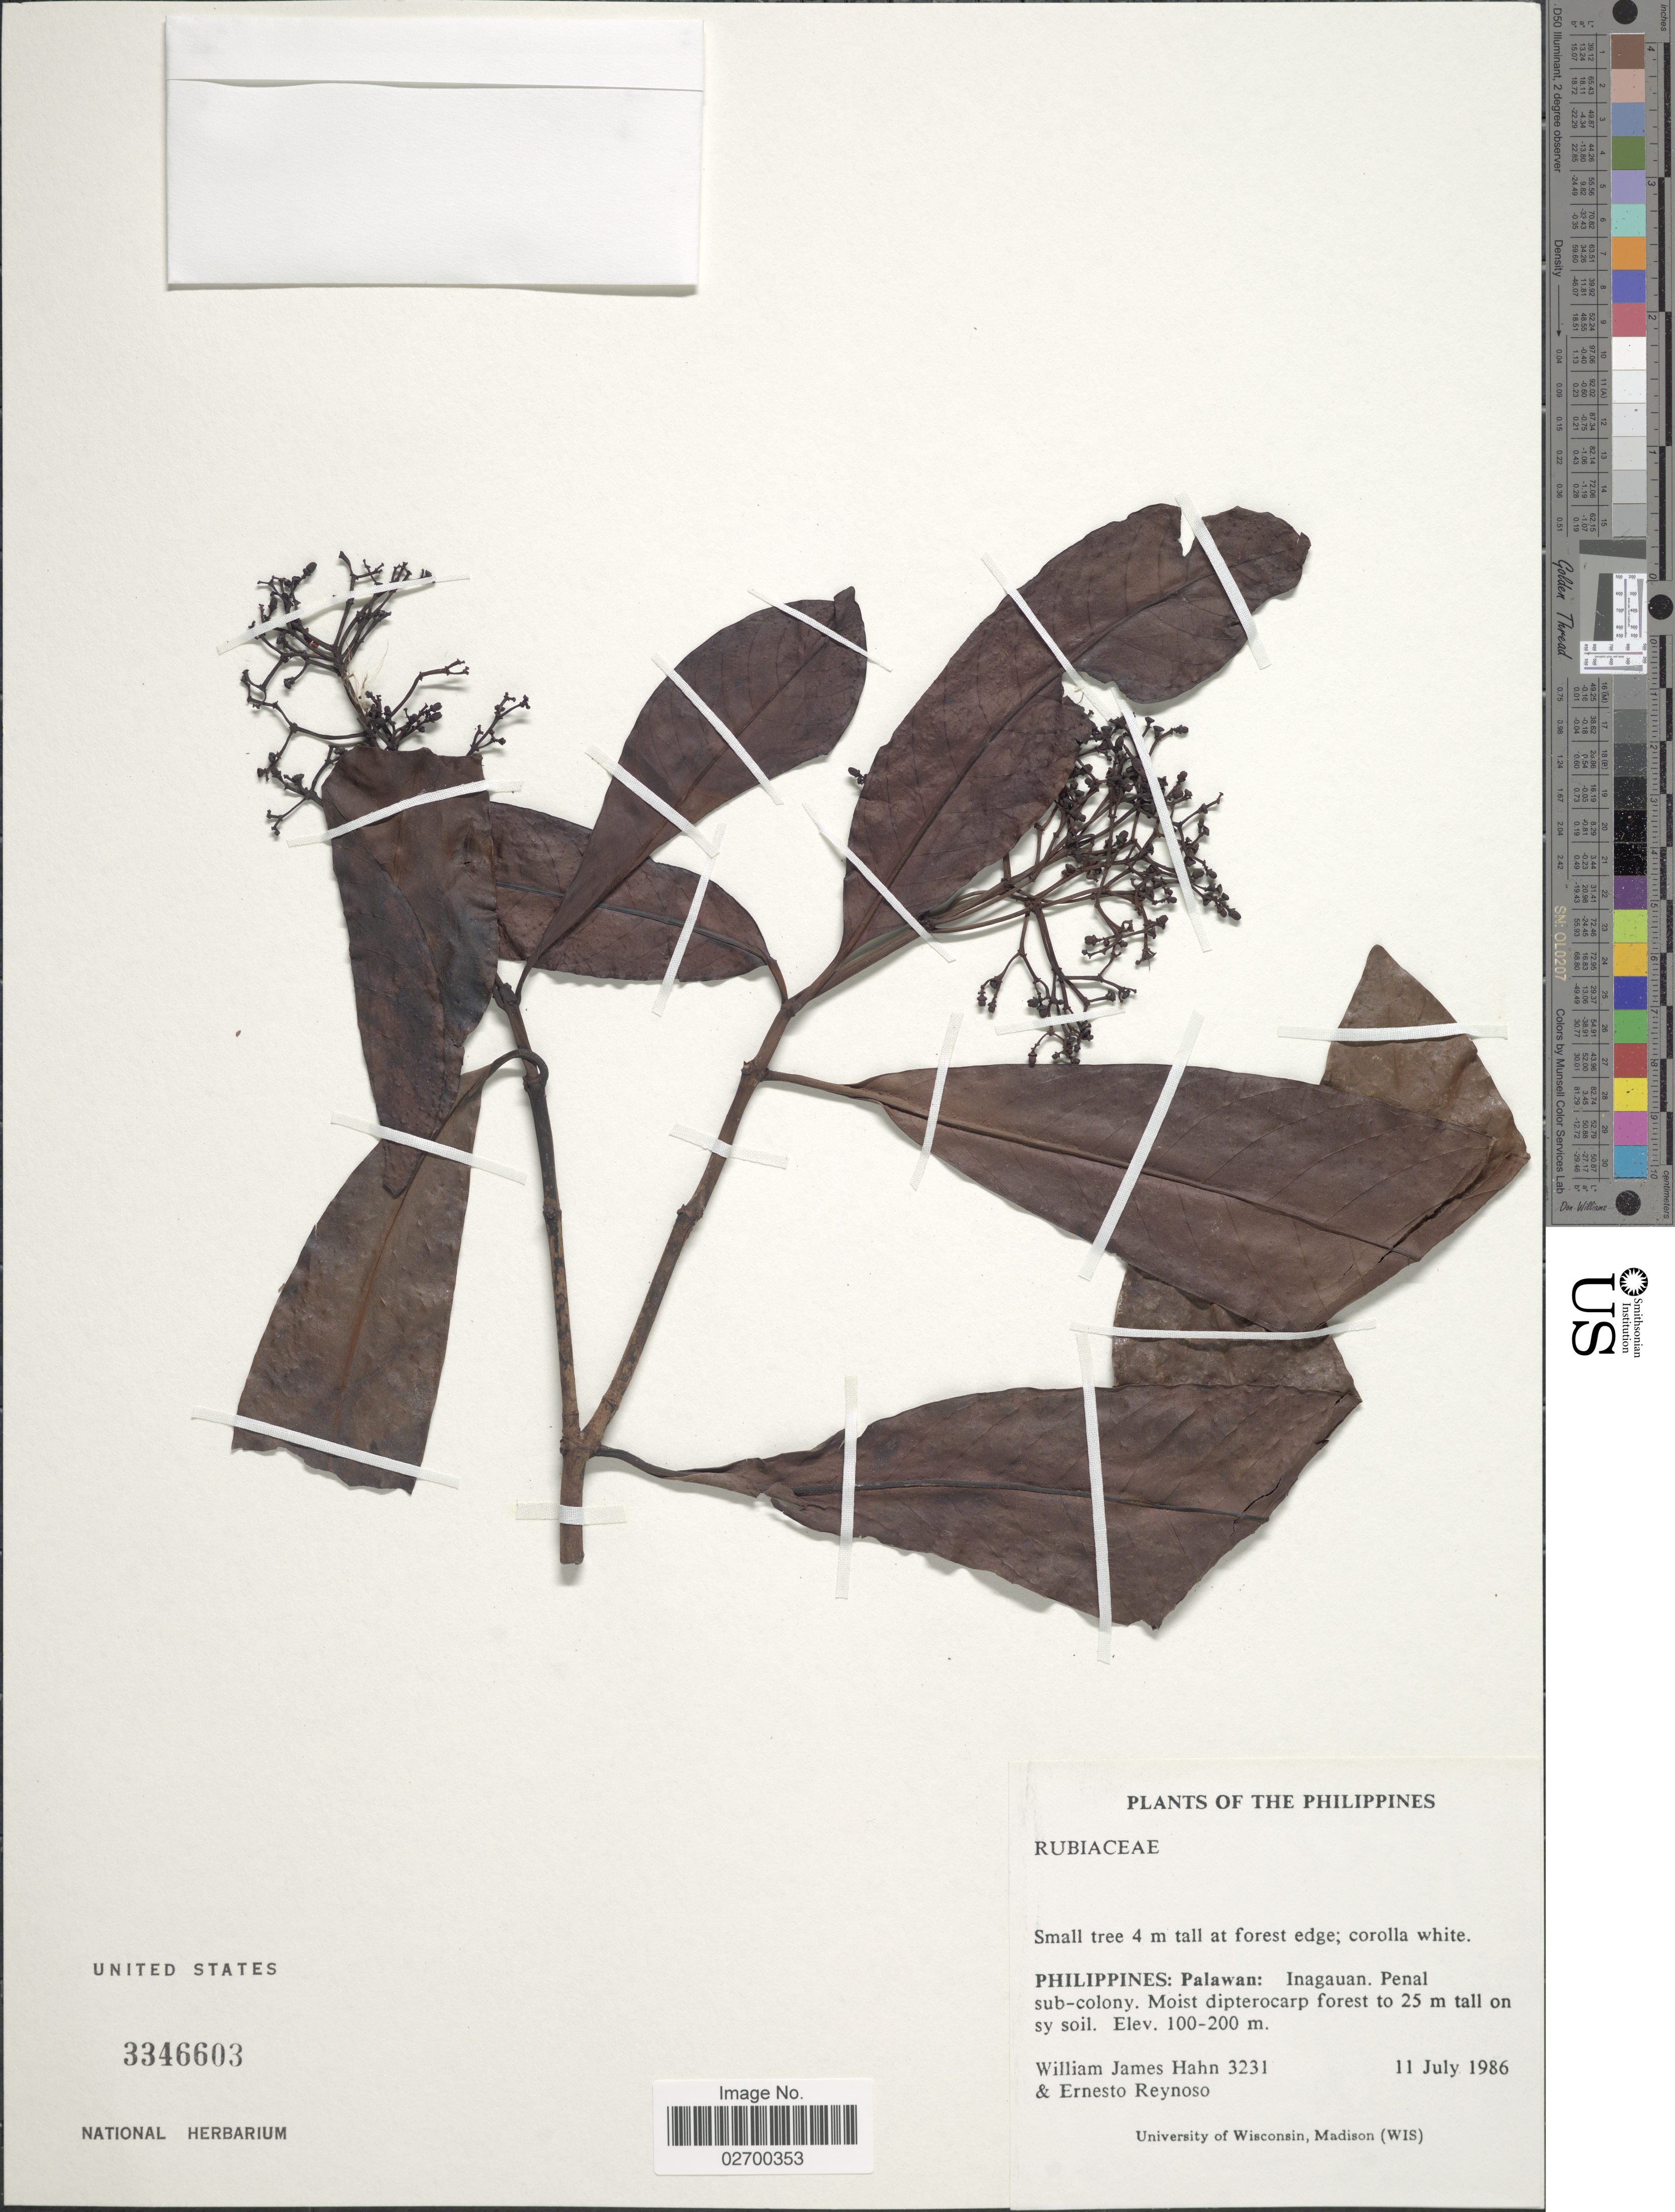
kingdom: Plantae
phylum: Tracheophyta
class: Magnoliopsida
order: Gentianales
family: Rubiaceae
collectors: W. J. Hahn & E. Reynoso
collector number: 3231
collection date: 1986-07-11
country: Philippines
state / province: Mimaropa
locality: Palawan: Inagauan. Penal sub-colony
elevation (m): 100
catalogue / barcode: US 3346603